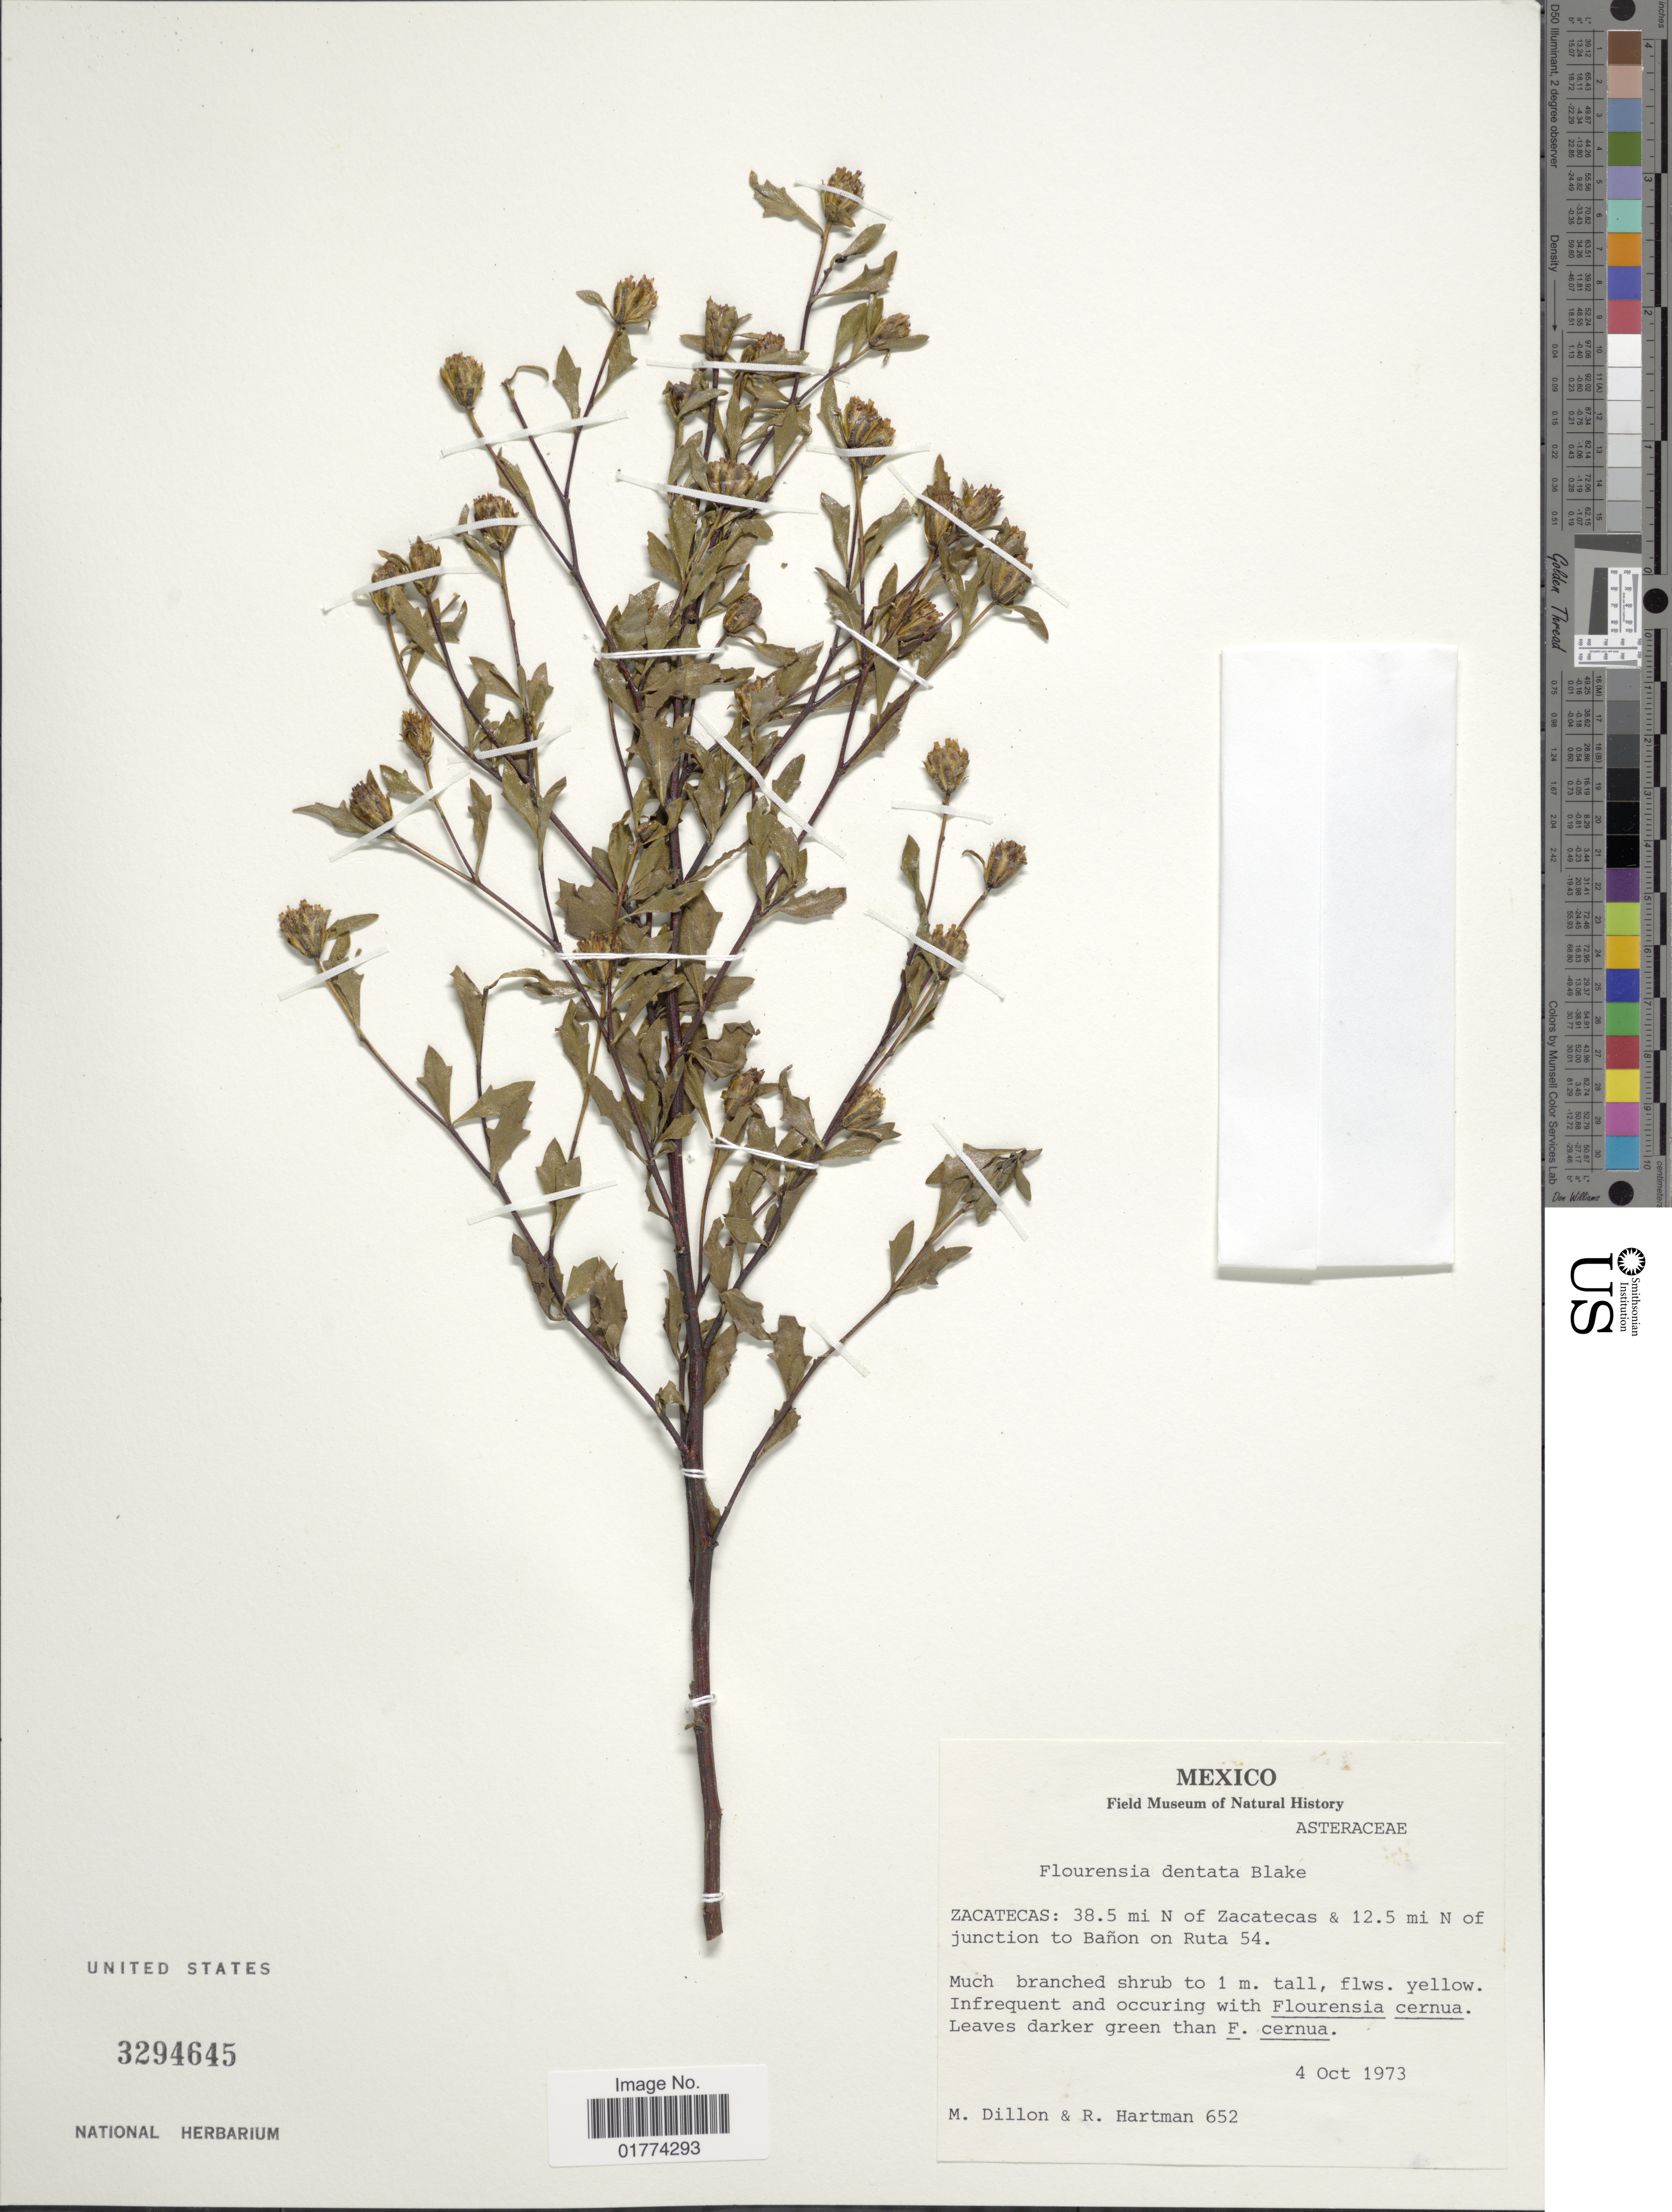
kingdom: Plantae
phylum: Tracheophyta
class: Magnoliopsida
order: Asterales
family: Asteraceae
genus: Flourensia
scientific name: Flourensia dentata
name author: S.F. Blake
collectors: M. O. Dillon & R. Hartman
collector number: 652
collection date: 1973-10-04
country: Mexico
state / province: Zacatecas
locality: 38.5 mi N of Zacatecas & 12.5 mi N of Junction to banon on Ruta 54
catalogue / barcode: US 3294645